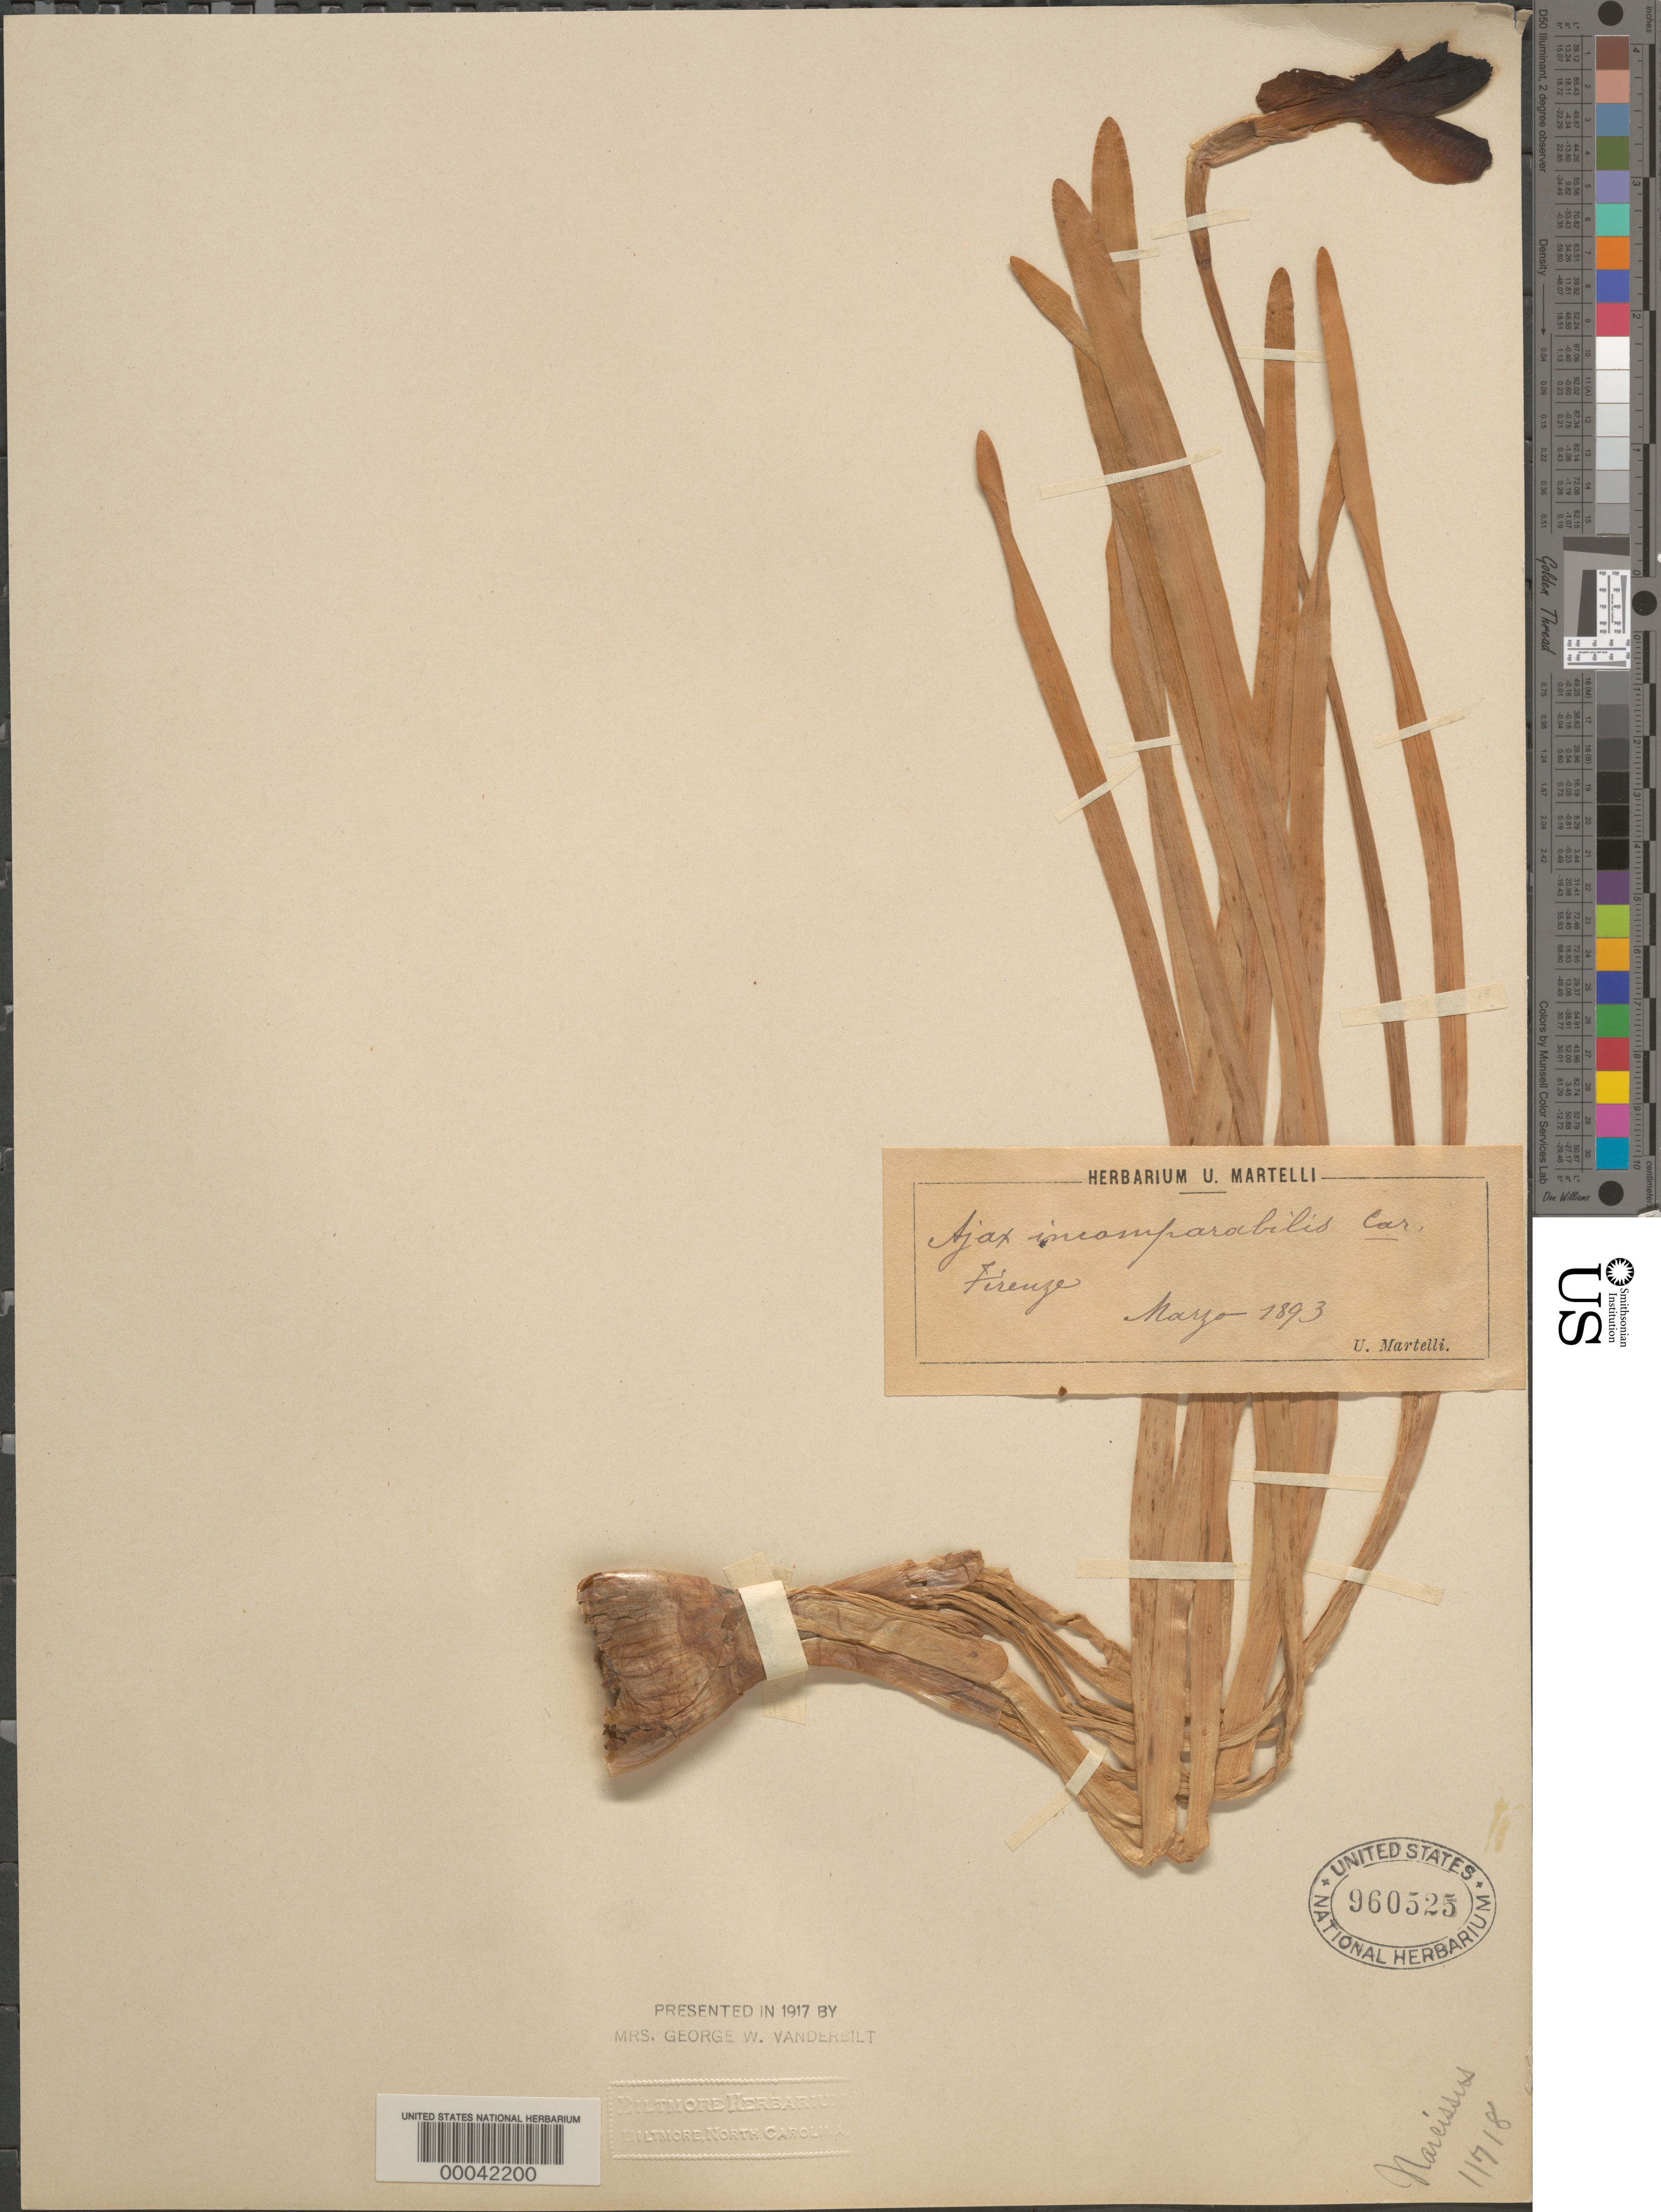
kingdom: Plantae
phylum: Tracheophyta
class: Liliopsida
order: Asparagales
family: Amaryllidaceae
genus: Narcissus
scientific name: Narcissus incomparabilis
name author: Mill.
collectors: U. Martelli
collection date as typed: Mar 1893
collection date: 1893-03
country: Italy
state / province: Tuscany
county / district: Firenze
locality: Firenze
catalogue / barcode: US 960525